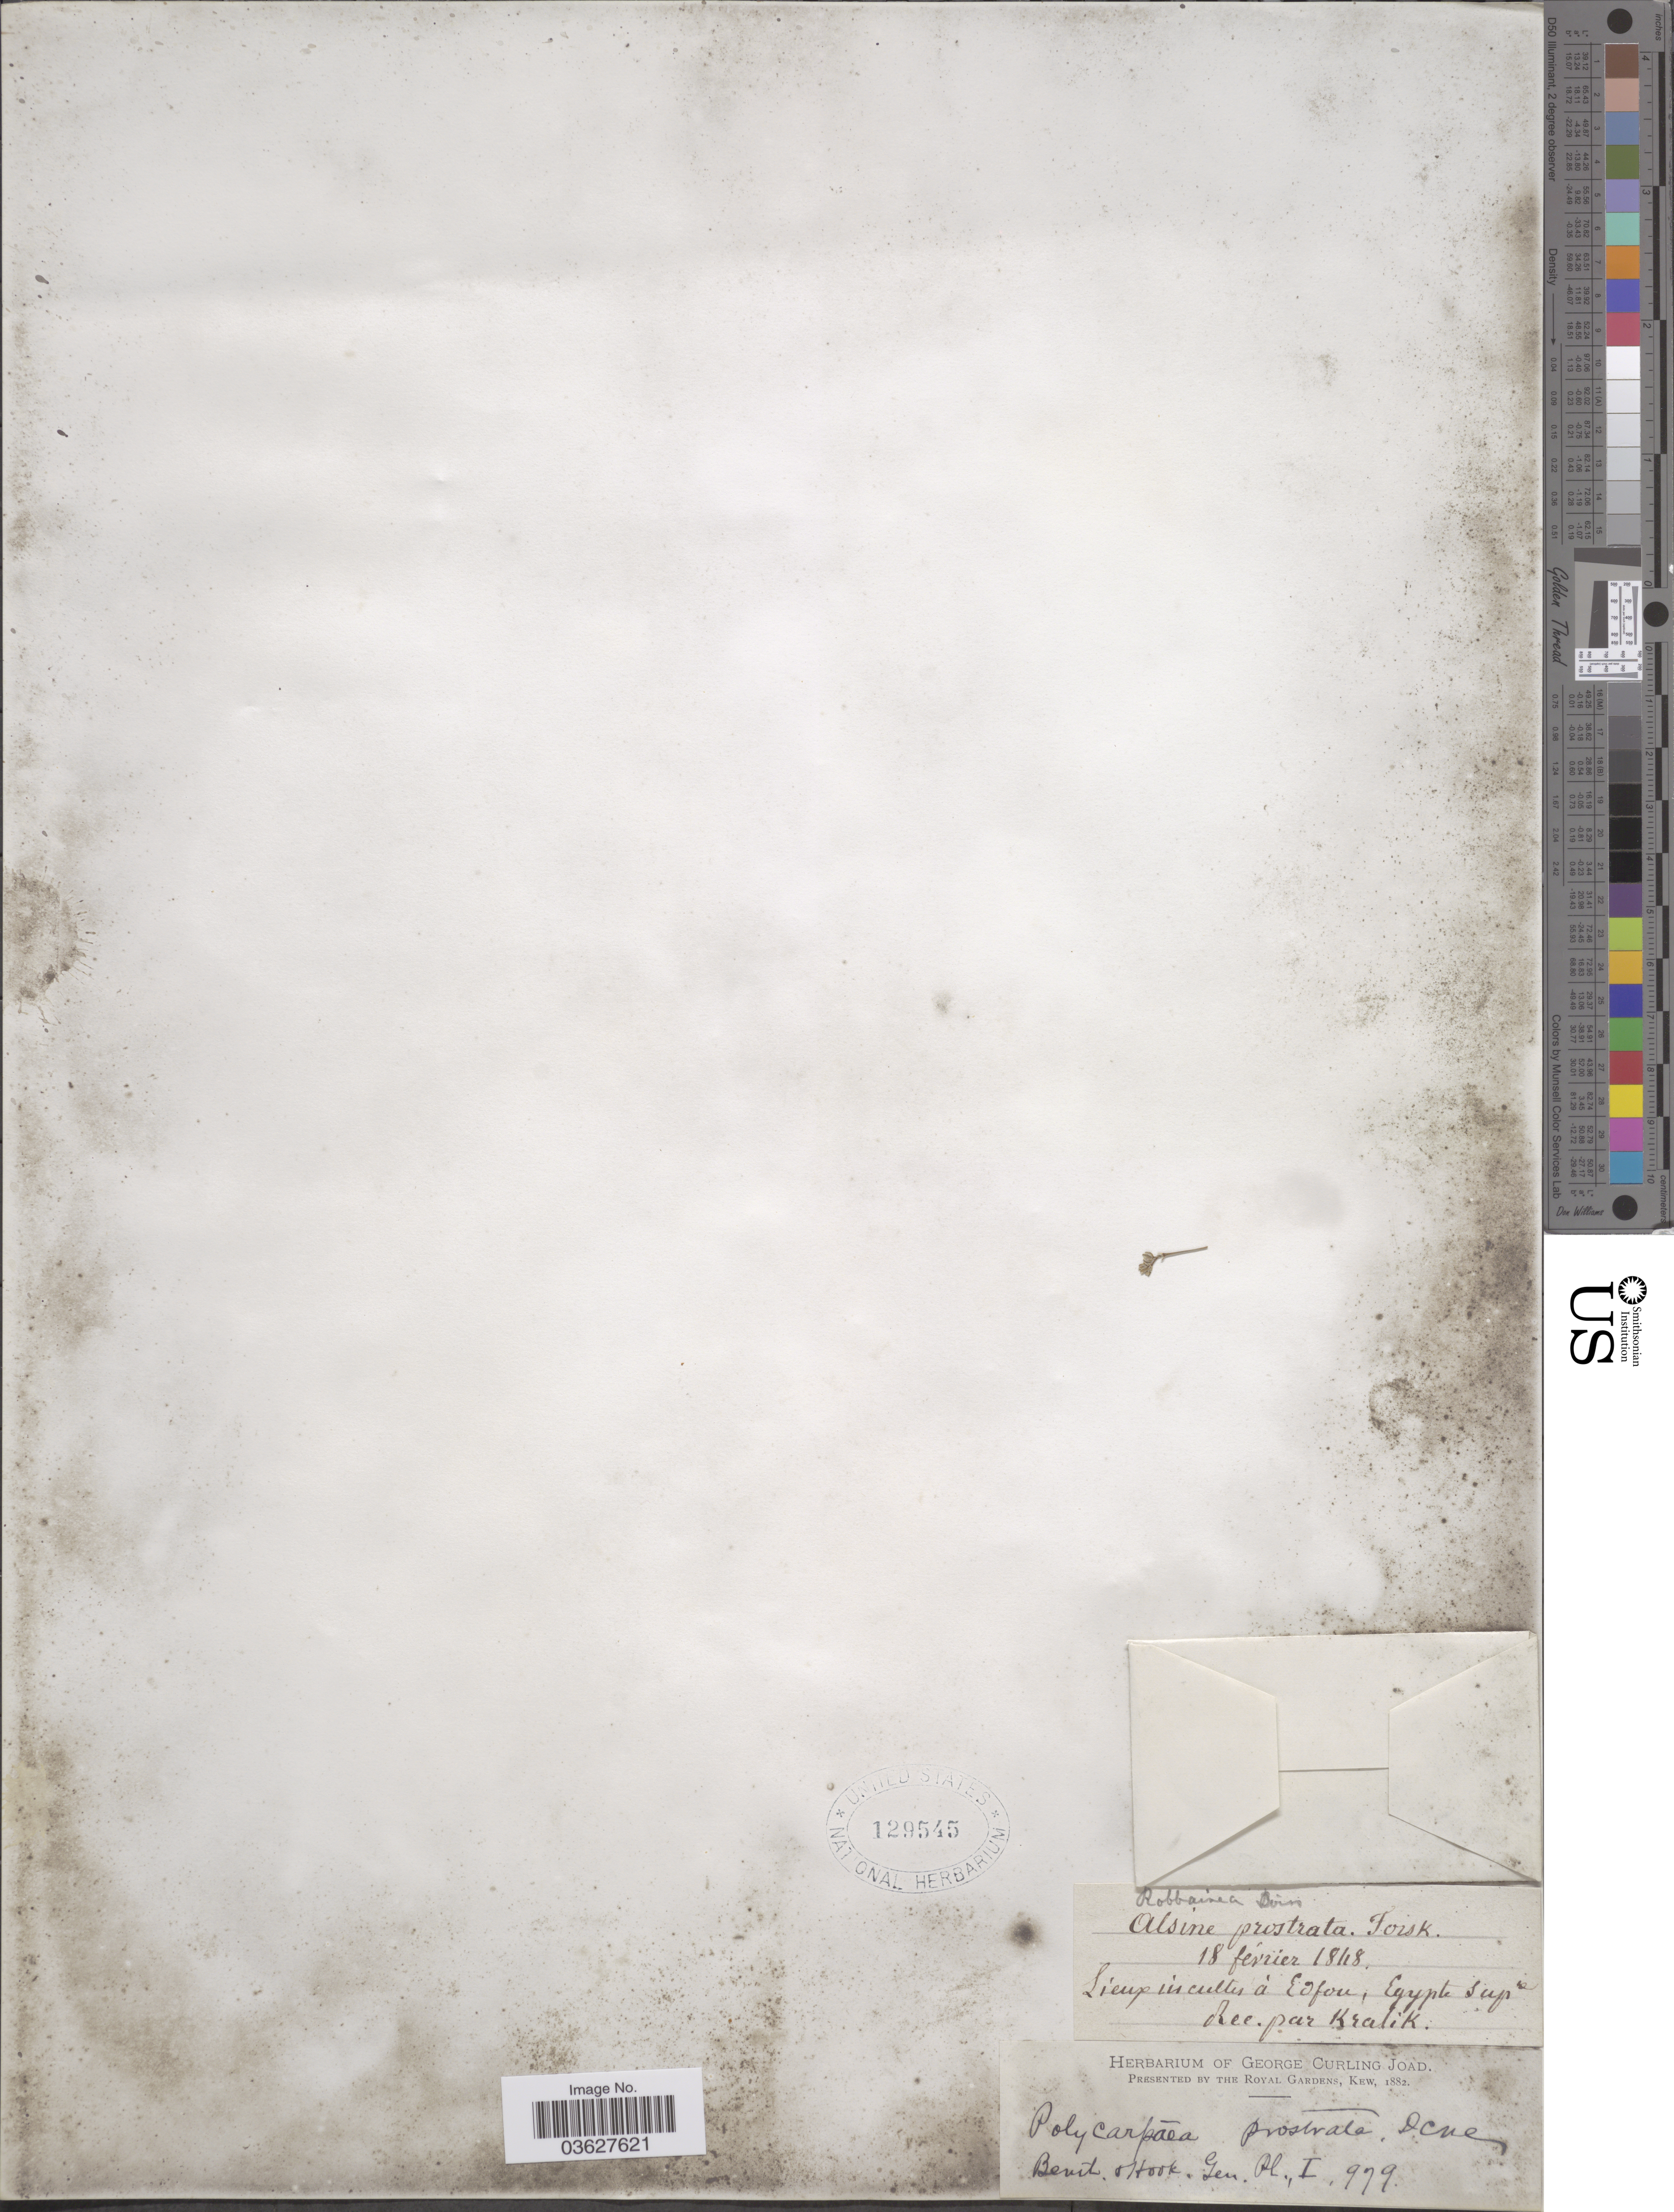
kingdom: Plantae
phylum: Tracheophyta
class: Magnoliopsida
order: Caryophyllales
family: Caryophyllaceae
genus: Polycarpaea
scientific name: Polycarpaea prostrata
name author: (Forssk.) Decne.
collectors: Kralik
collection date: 1848-02-18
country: Egypt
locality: Lieux in cultis á Eofou, Egypte Sup.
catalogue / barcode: US 129545